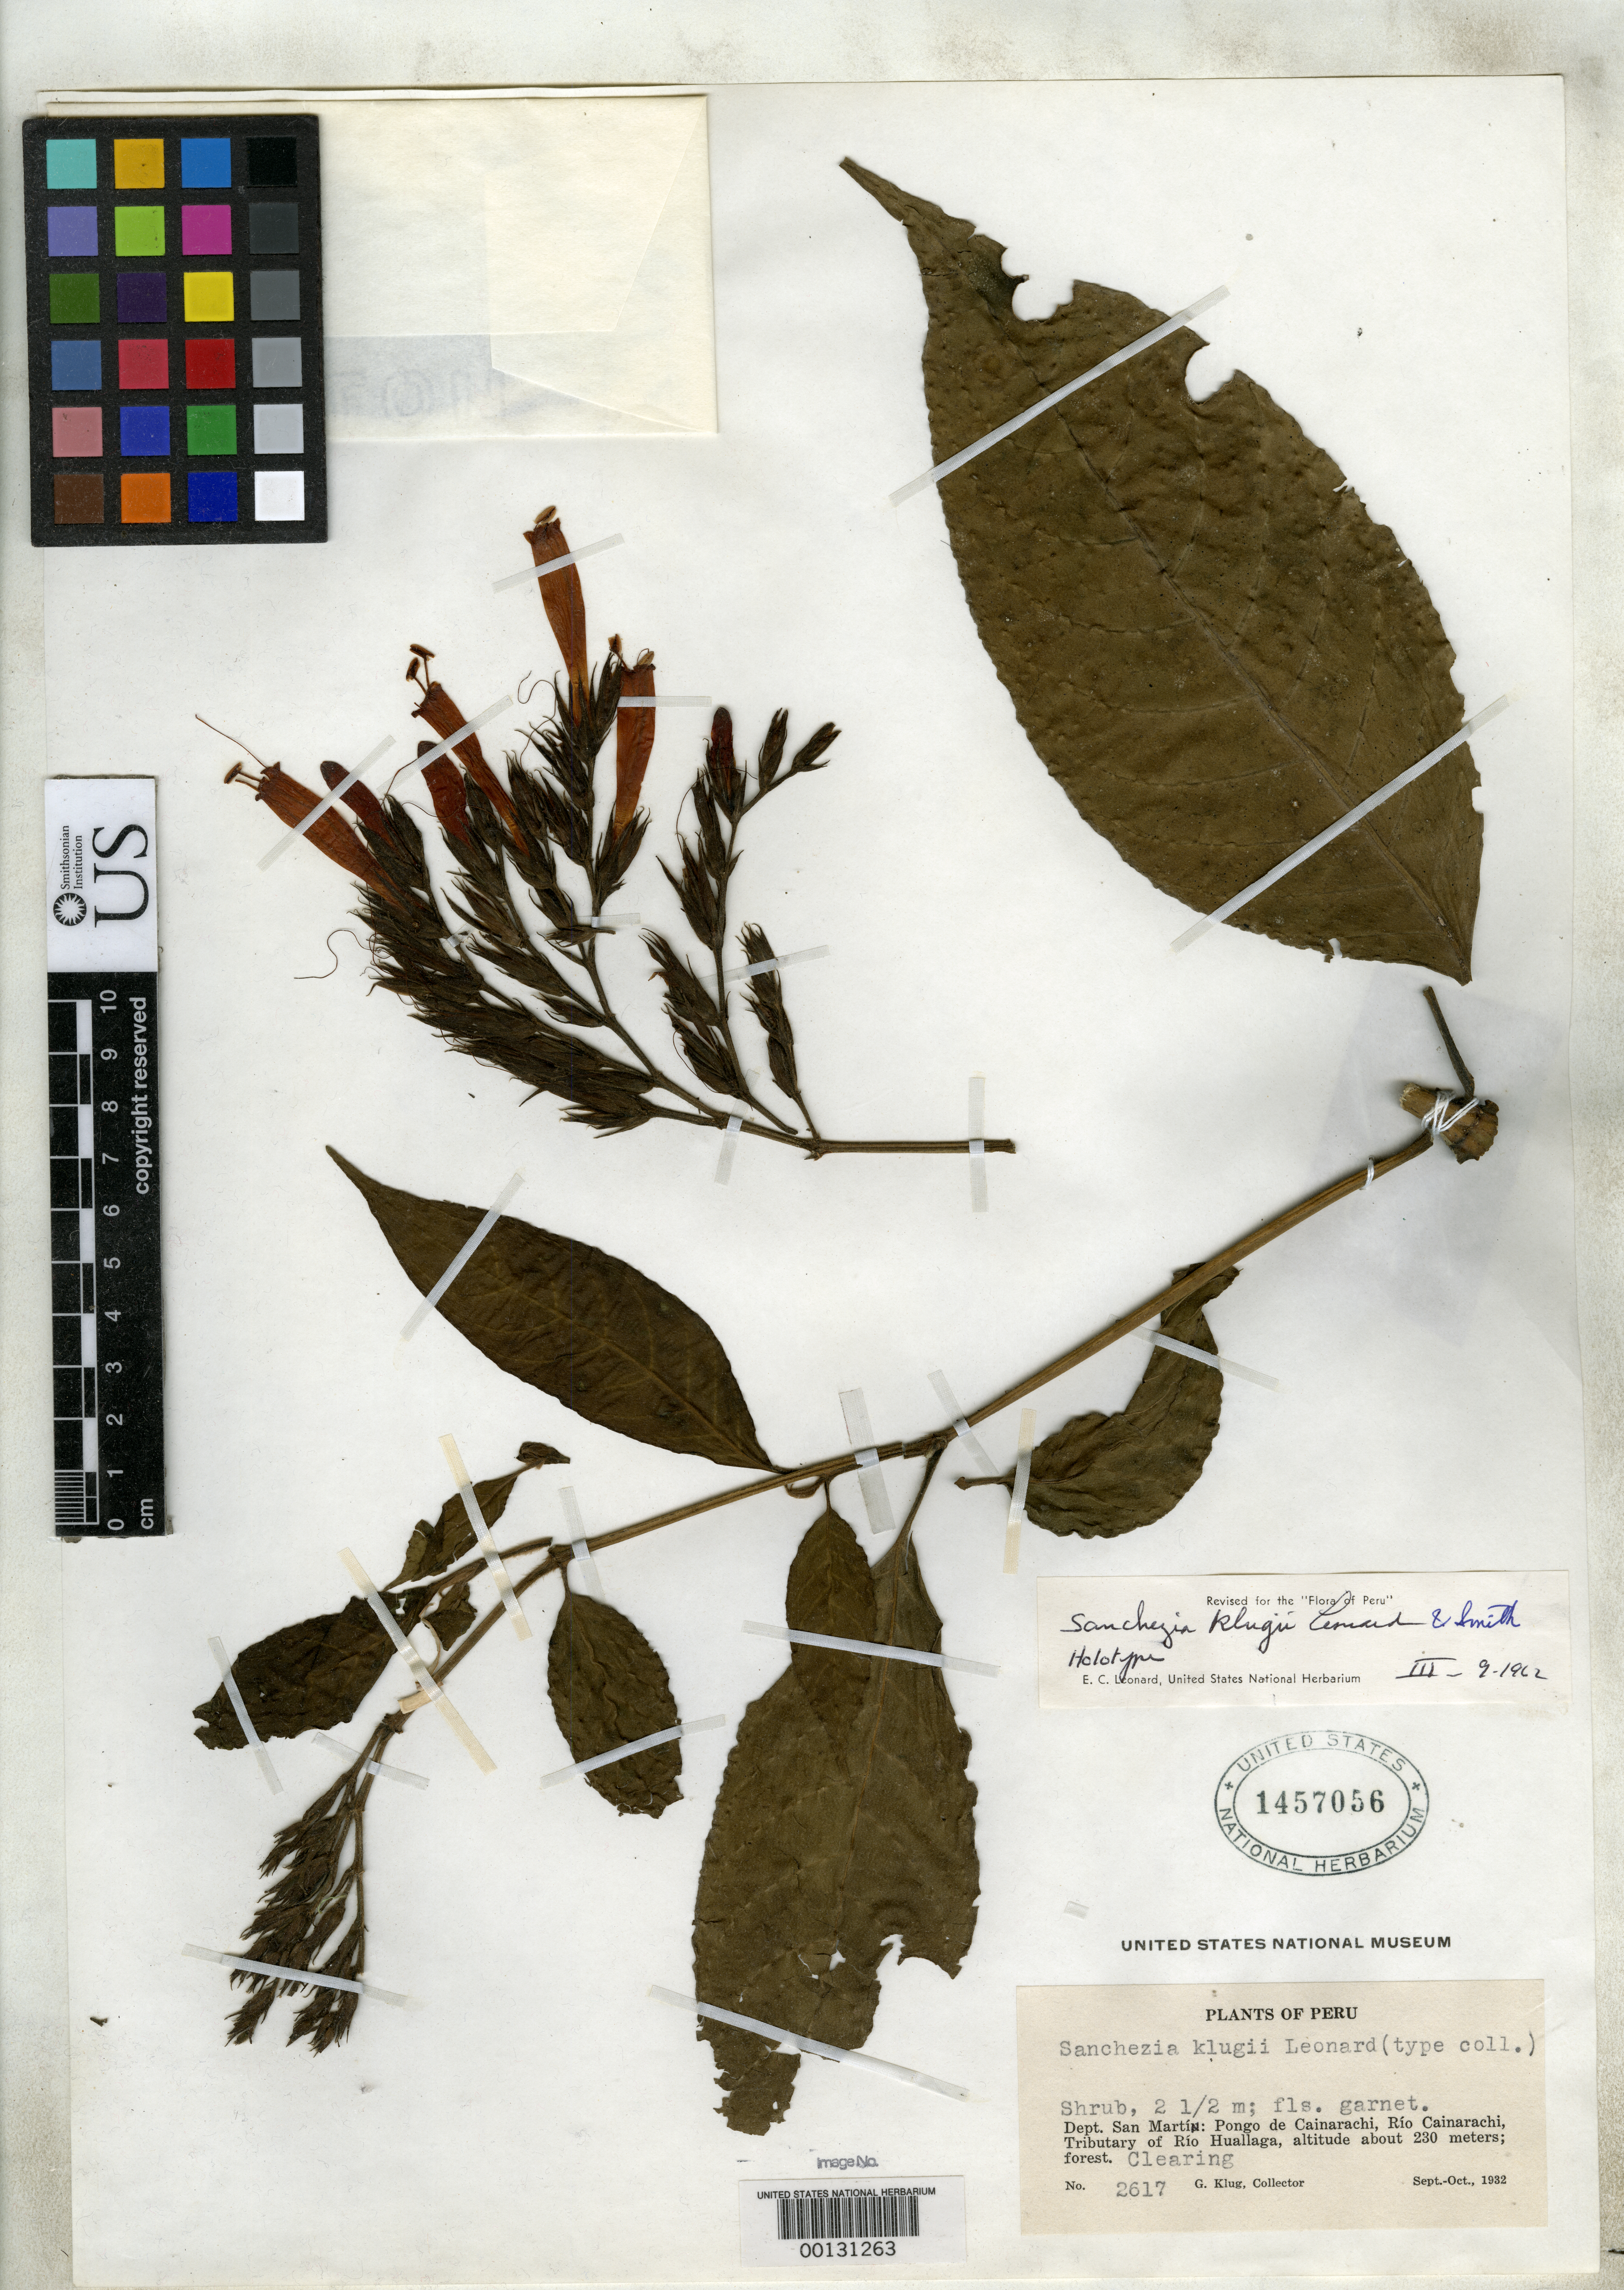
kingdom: Plantae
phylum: Tracheophyta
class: Magnoliopsida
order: Lamiales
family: Acanthaceae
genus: Sanchezia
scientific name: Sanchezia klugii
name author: Leonard & L.B. Sm.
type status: Holotype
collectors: G. Klug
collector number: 2617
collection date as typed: Sep 1932 to -- Oct 1932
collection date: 1932-09/1932-10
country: Peru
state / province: San Martín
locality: Pongo de Cainarachi, on Rio Cainarachi.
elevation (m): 230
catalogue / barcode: US 1457056